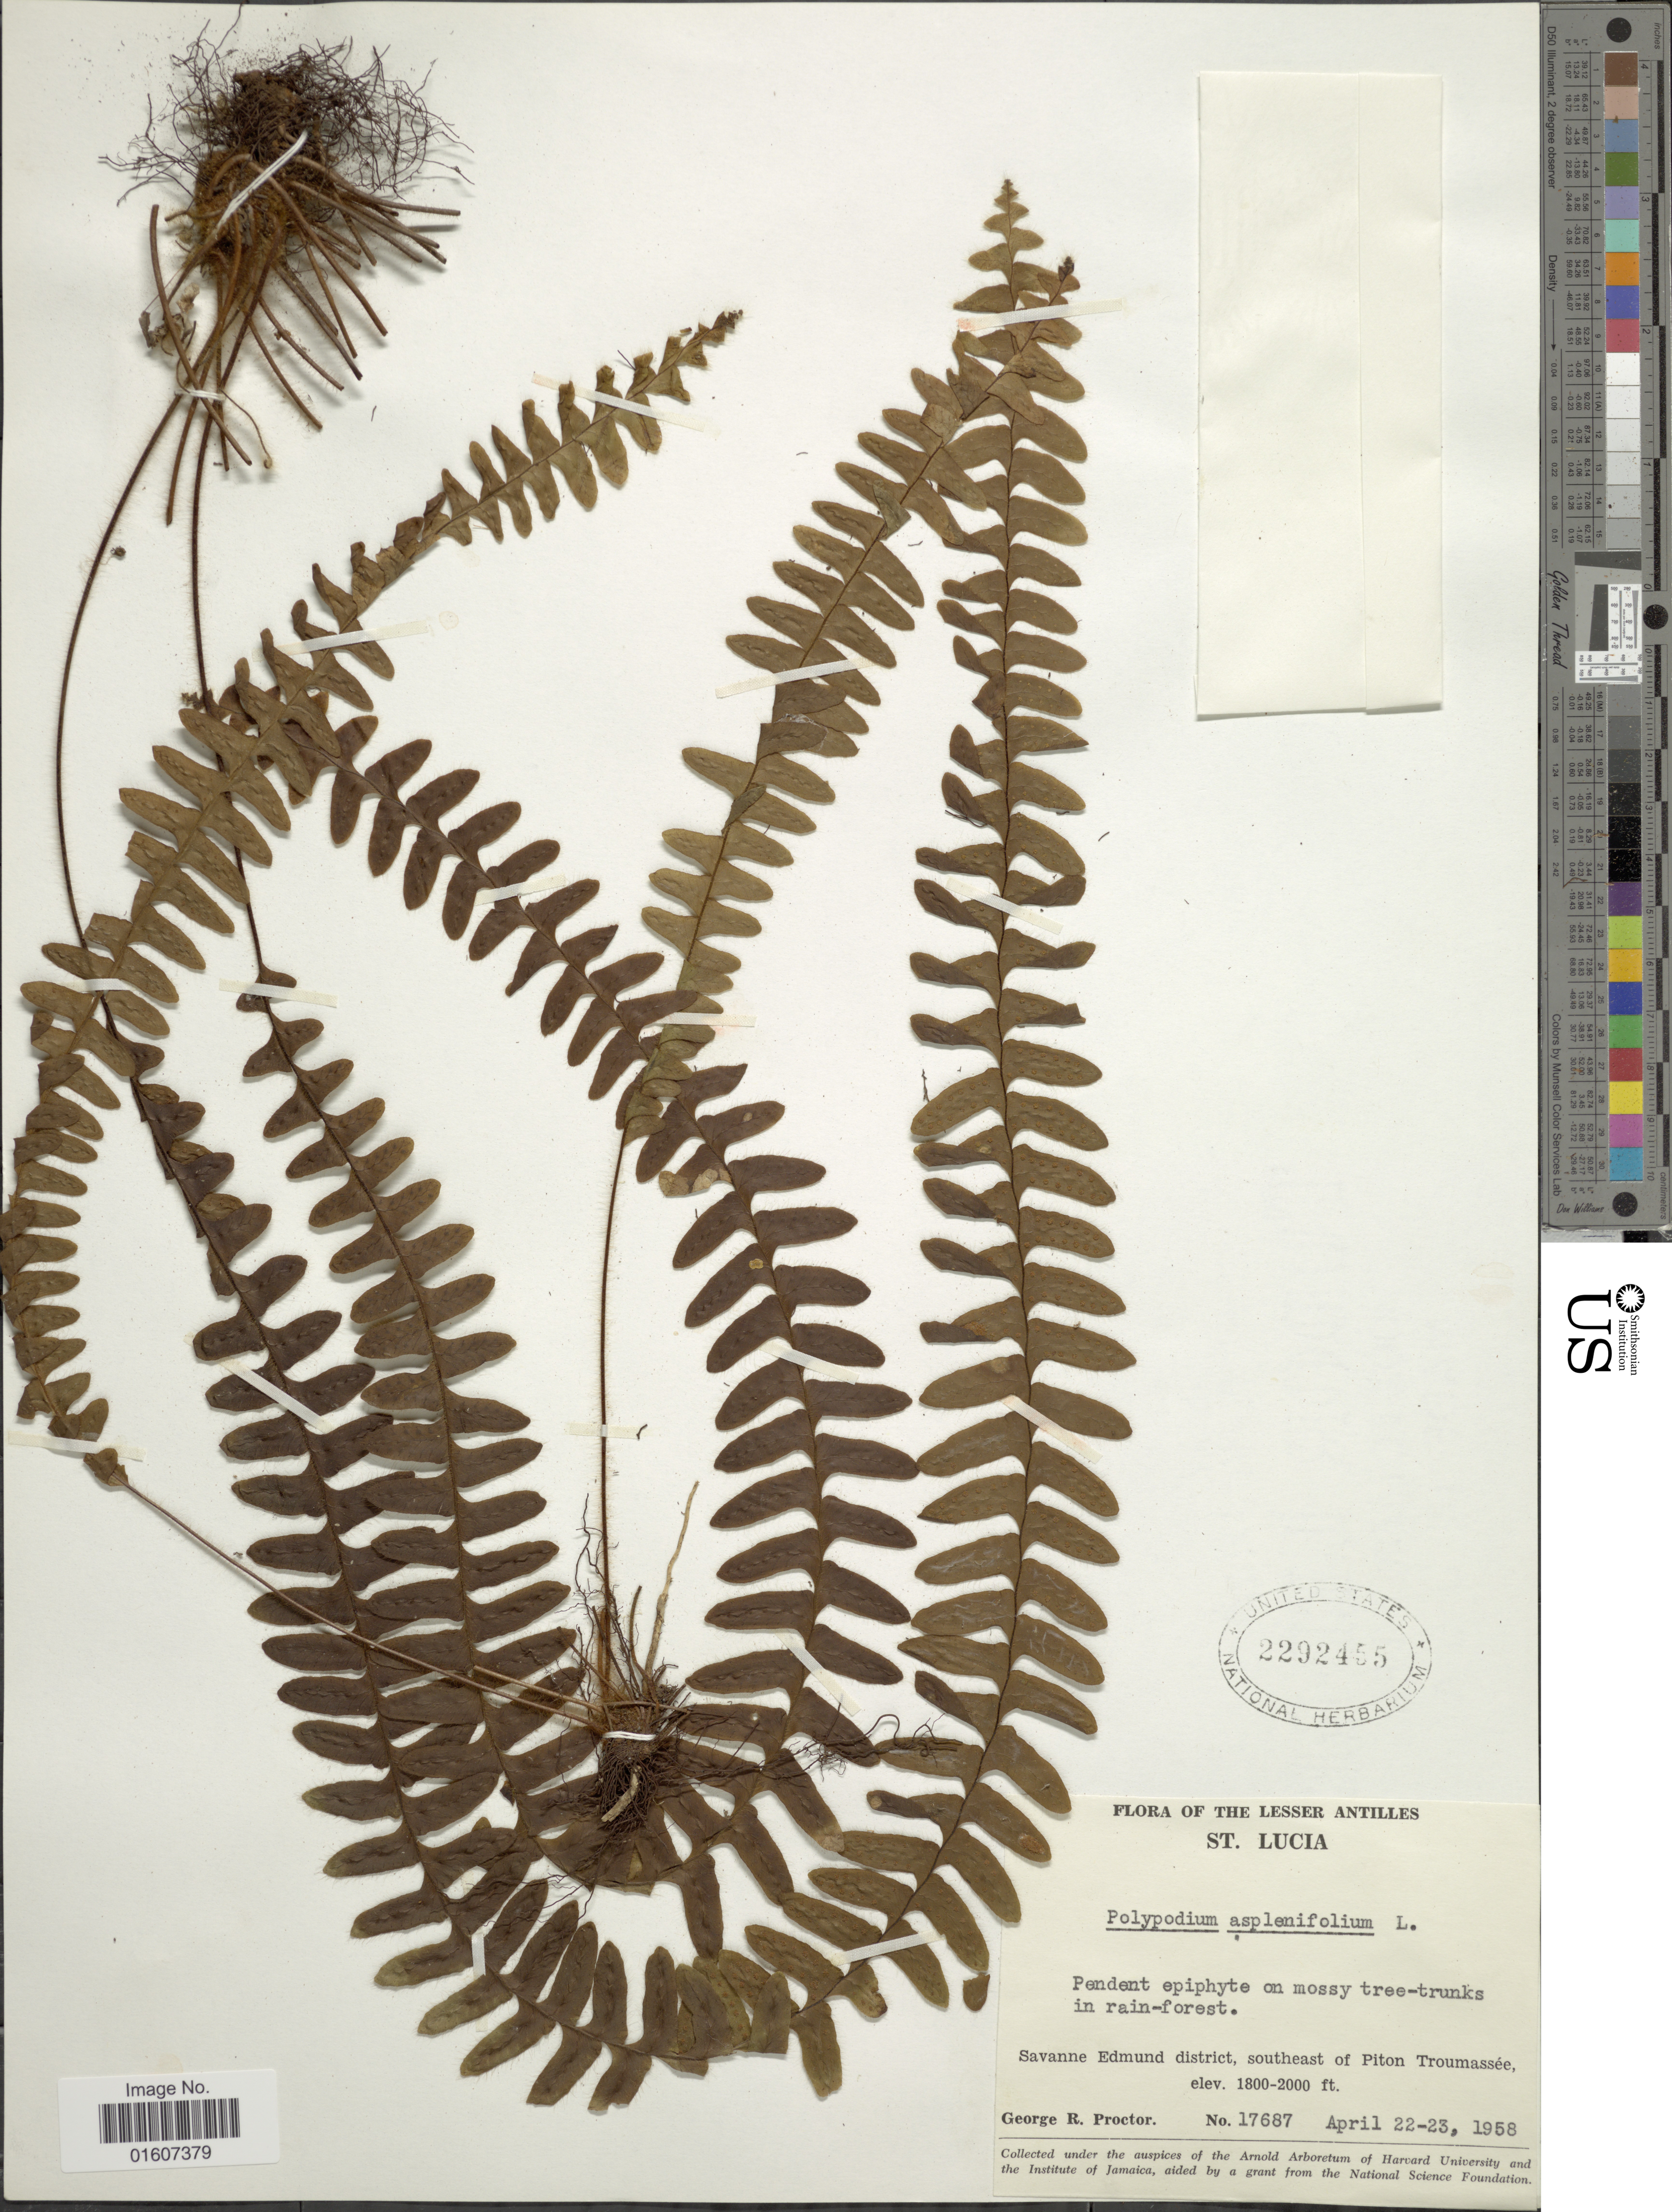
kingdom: Plantae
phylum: Tracheophyta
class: Polypodiopsida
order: Polypodiales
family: Polypodiaceae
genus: Terpsichore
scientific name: Terpsichore asplenifolia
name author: (L.) A.R. Sm.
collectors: G. R. Proctor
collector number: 17687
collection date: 1958-04-22/1958-04-23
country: St. Lucia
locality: The Lesser Antilles, Savanna Edmund district, southeast of Piton Troumassée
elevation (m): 549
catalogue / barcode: US 2292455